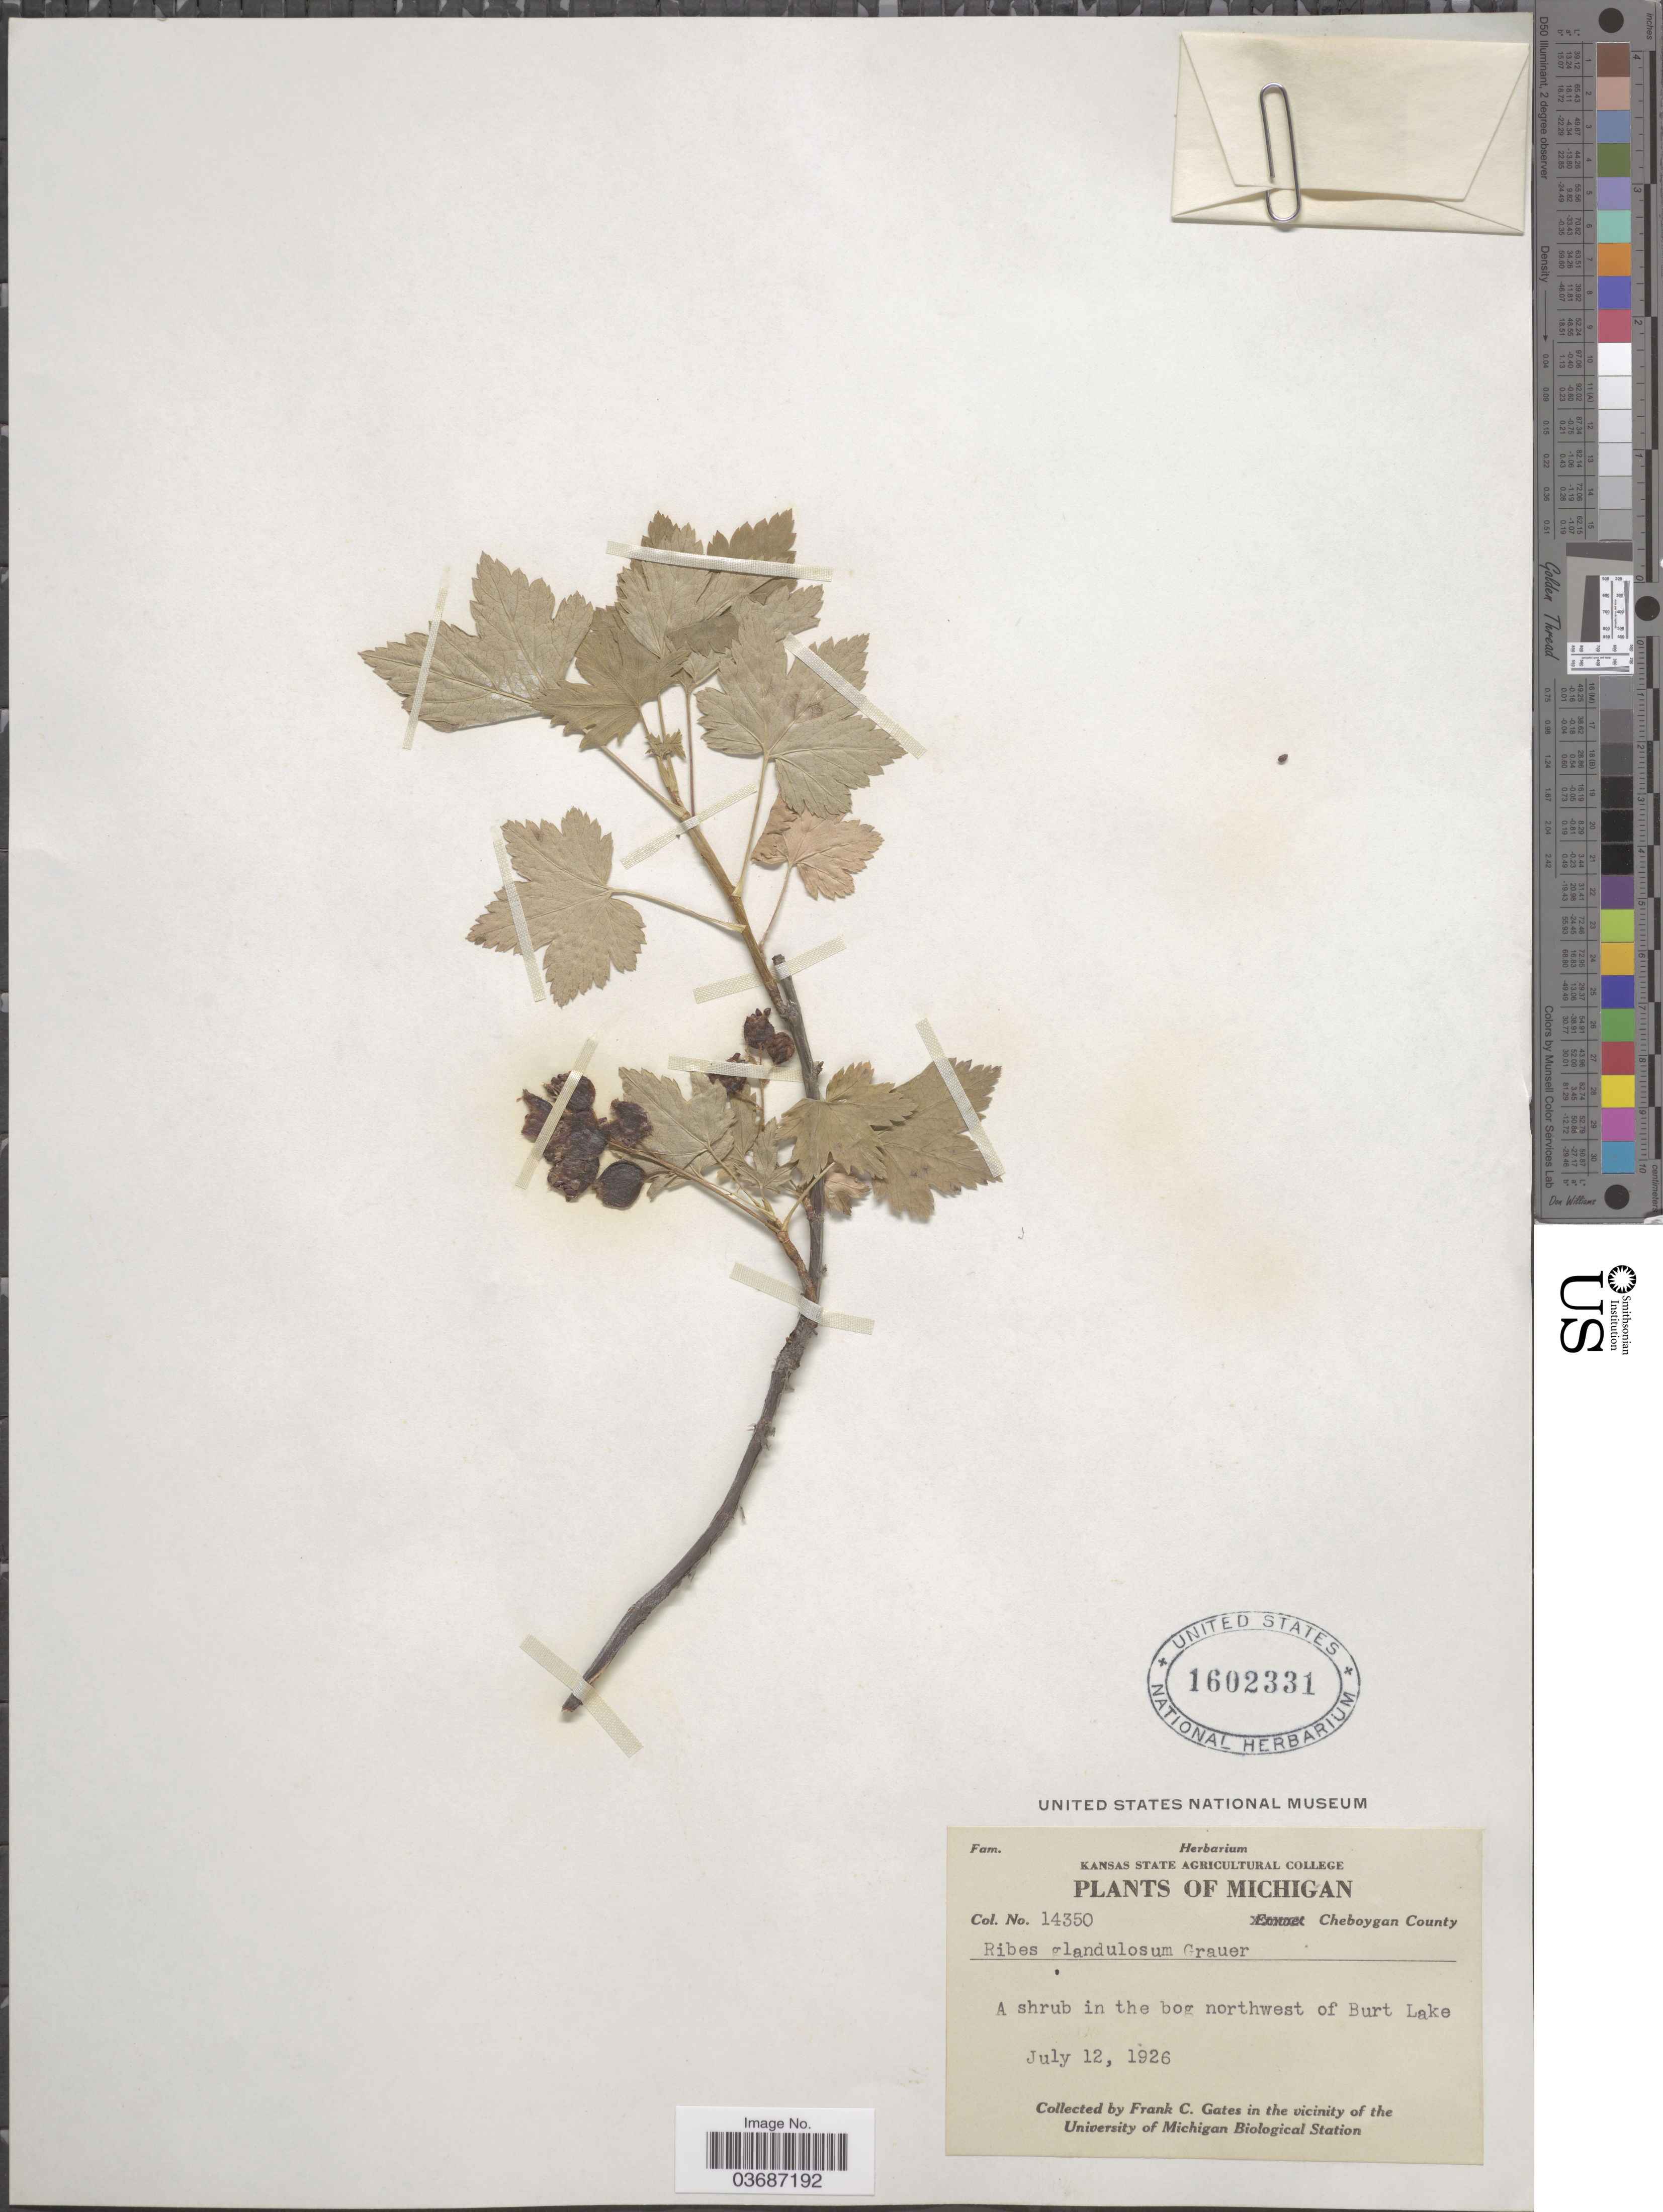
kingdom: Plantae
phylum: Tracheophyta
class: Magnoliopsida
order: Saxifragales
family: Grossulariaceae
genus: Ribes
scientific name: Ribes glandulosum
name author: Ruiz & Pav.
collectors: F. C. Gates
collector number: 14350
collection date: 1926-07-12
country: United States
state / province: Michigan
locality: Cheboygan County. A shrub in the bog northwest of Burt Lake. In the vicinity of the University of Michigan Biological Station.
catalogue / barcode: US 1602331